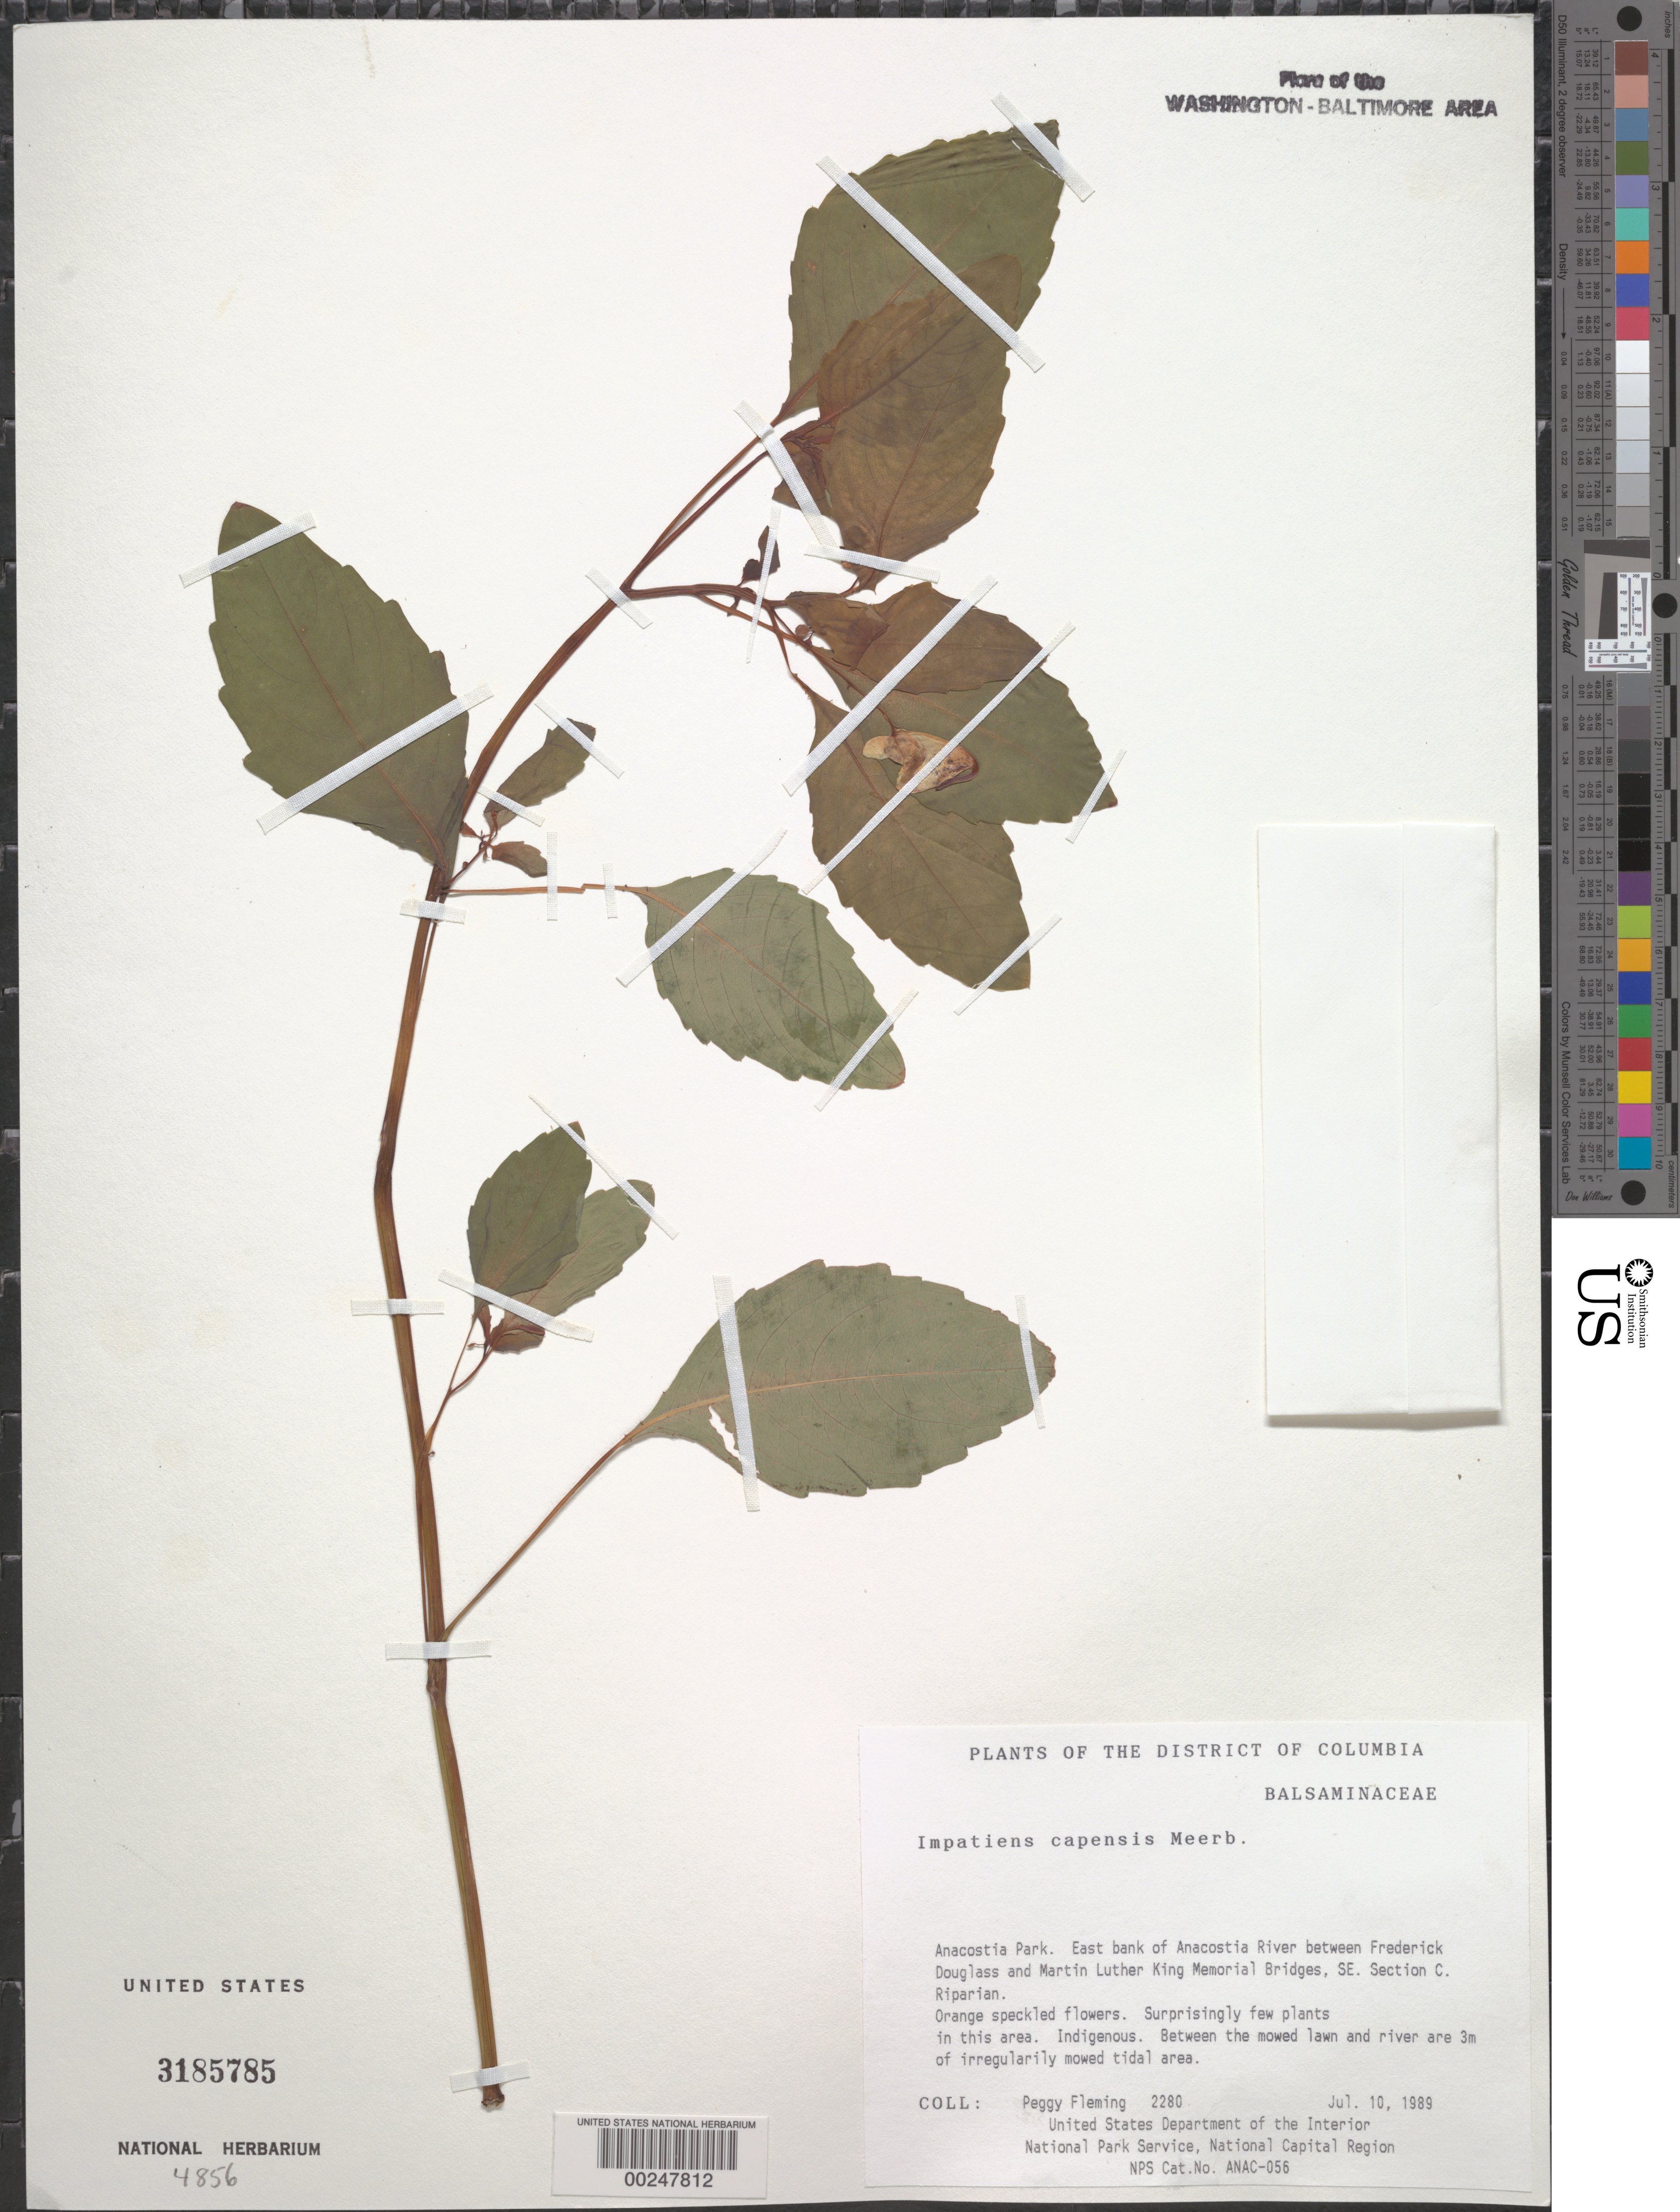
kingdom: Plantae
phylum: Tracheophyta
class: Magnoliopsida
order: Ericales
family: Balsaminaceae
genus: Impatiens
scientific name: Impatiens capensis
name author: Meerb.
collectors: P. Fleming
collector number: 2280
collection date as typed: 10 Jul 1989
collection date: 1989-07-10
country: United States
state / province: District of Columbia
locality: Anacostia Park, E bank of Anacostia River between Frederick Douglas and Martin Luther King Memorial Bridge, Se, Section C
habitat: Between the mowed lawn and river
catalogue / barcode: US 3185785